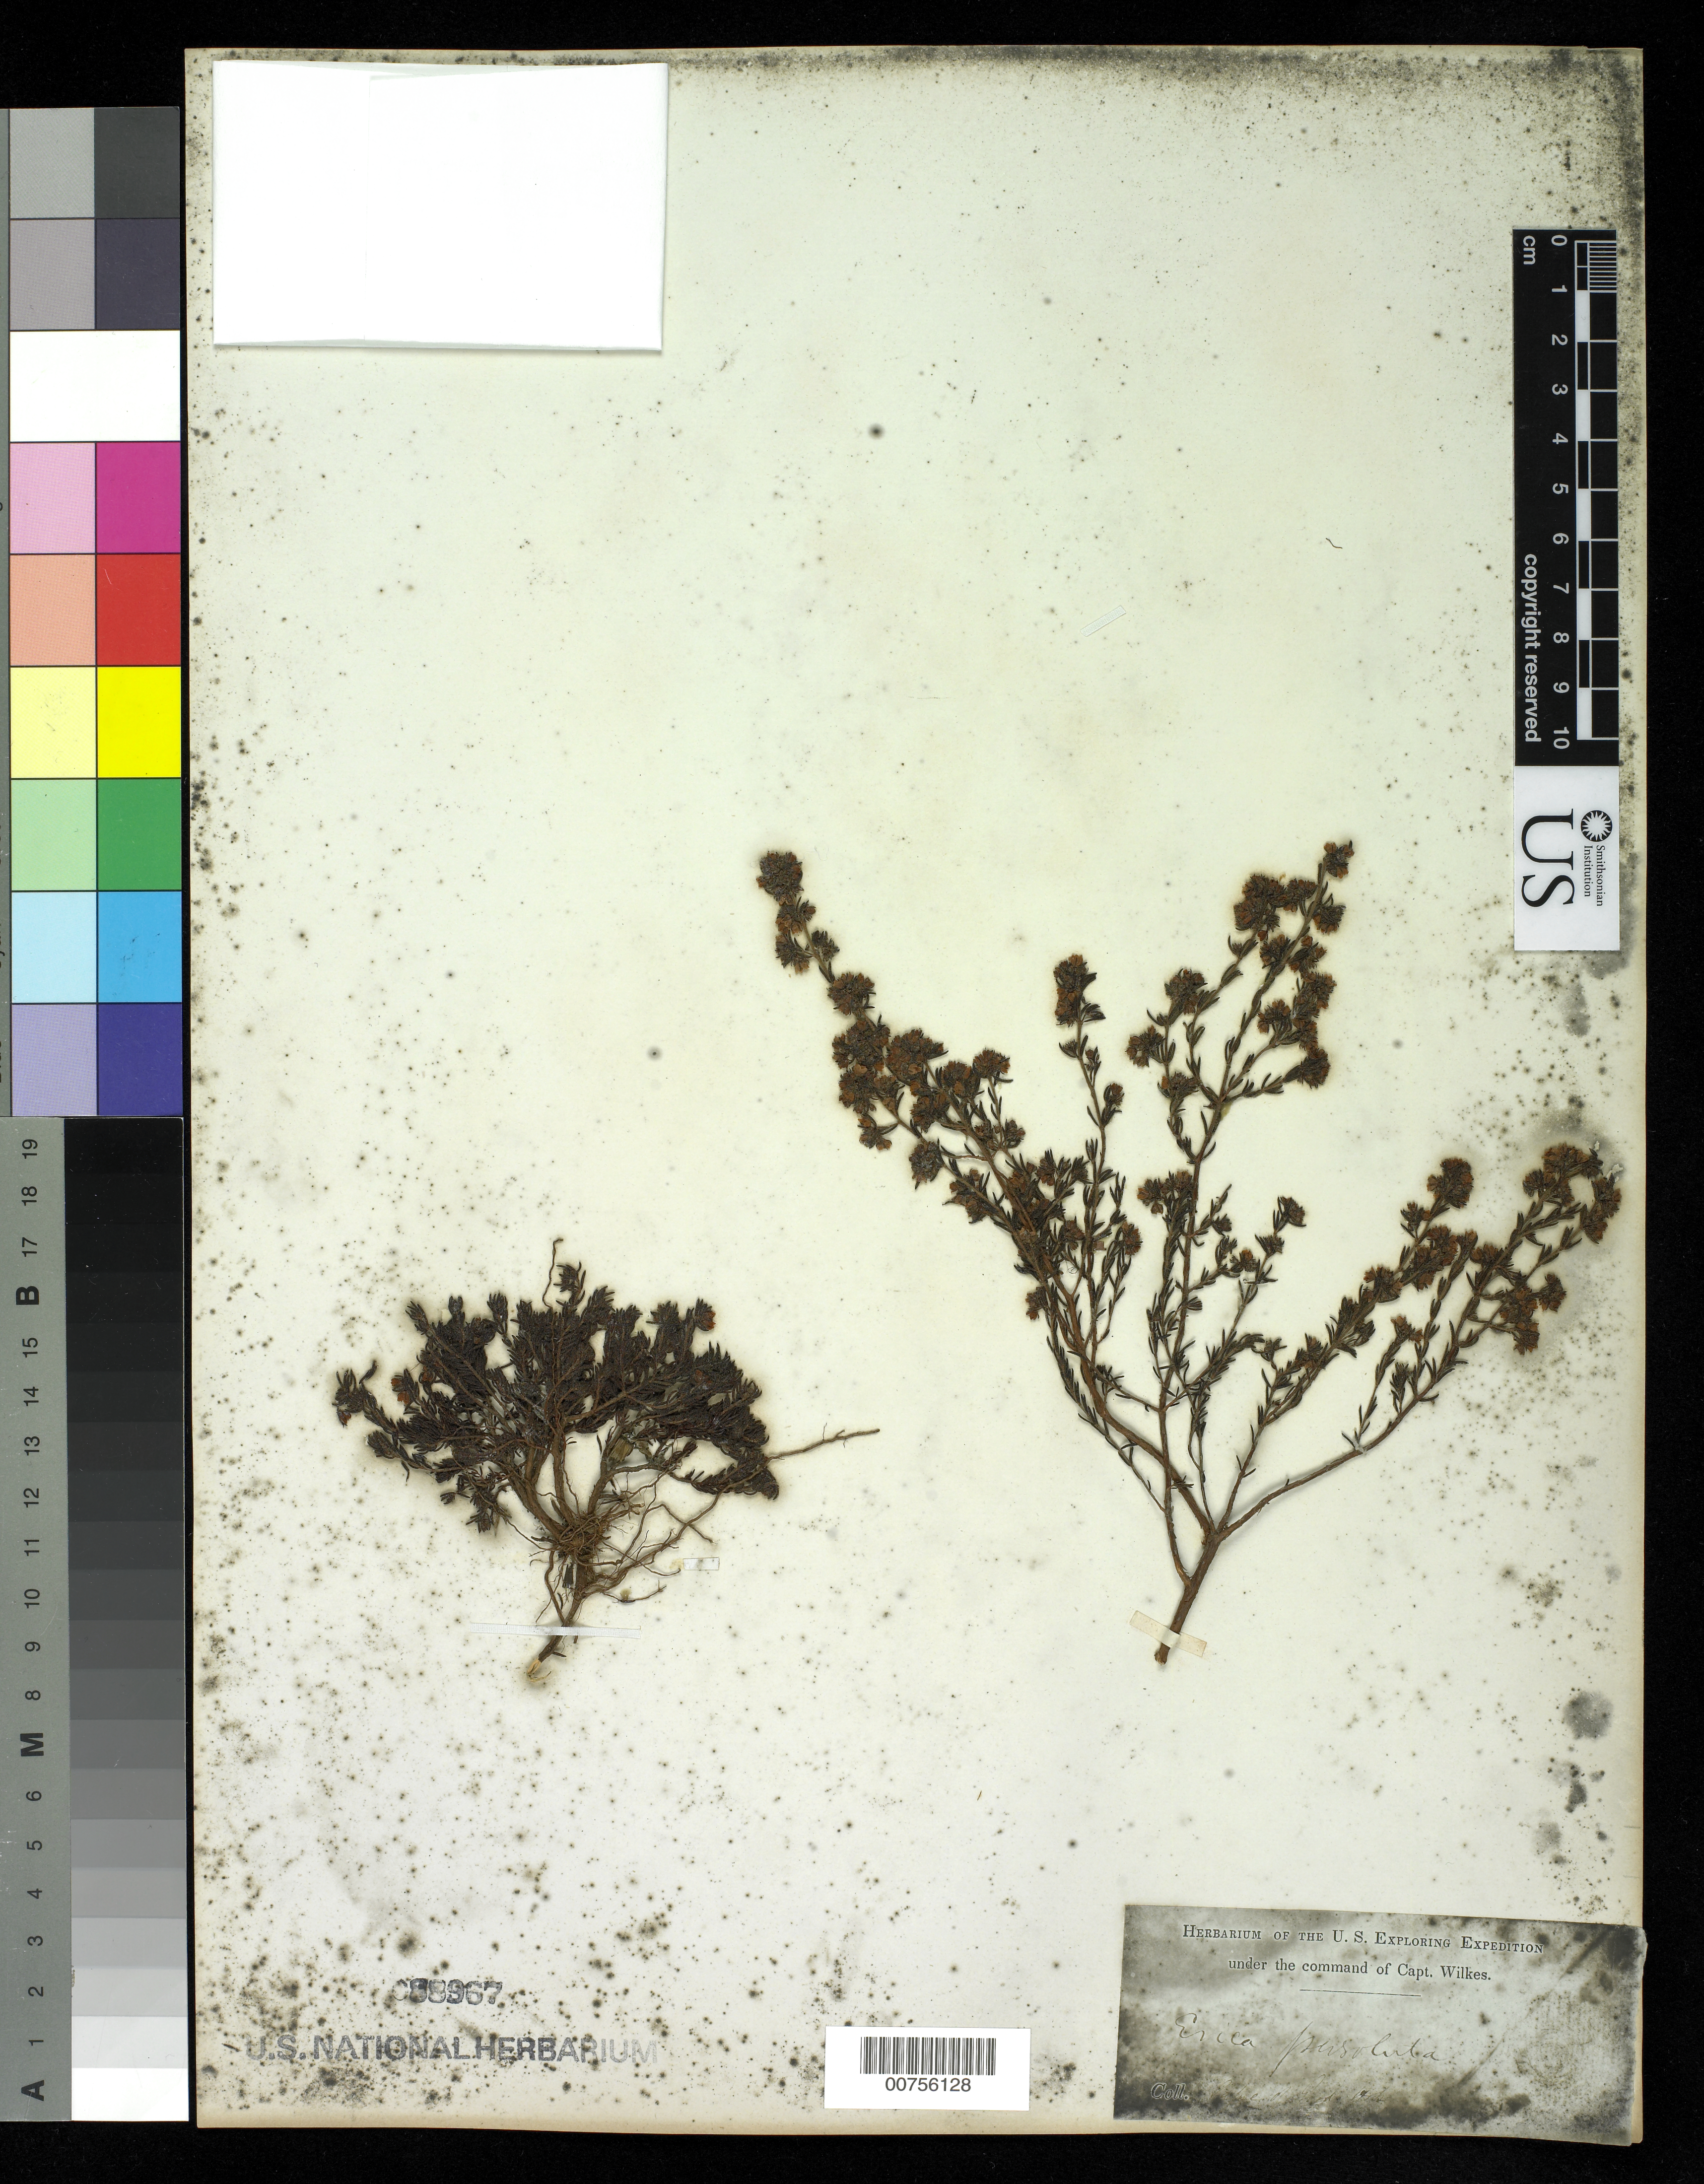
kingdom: Plantae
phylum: Tracheophyta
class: Magnoliopsida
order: Ericales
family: Ericaceae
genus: Erica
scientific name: Erica persoluta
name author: L.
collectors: Wilkes Explor. Exped.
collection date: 1838/1842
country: South Africa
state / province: Western Cape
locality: Cape of Good Hope. Cape Town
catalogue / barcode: US 88967